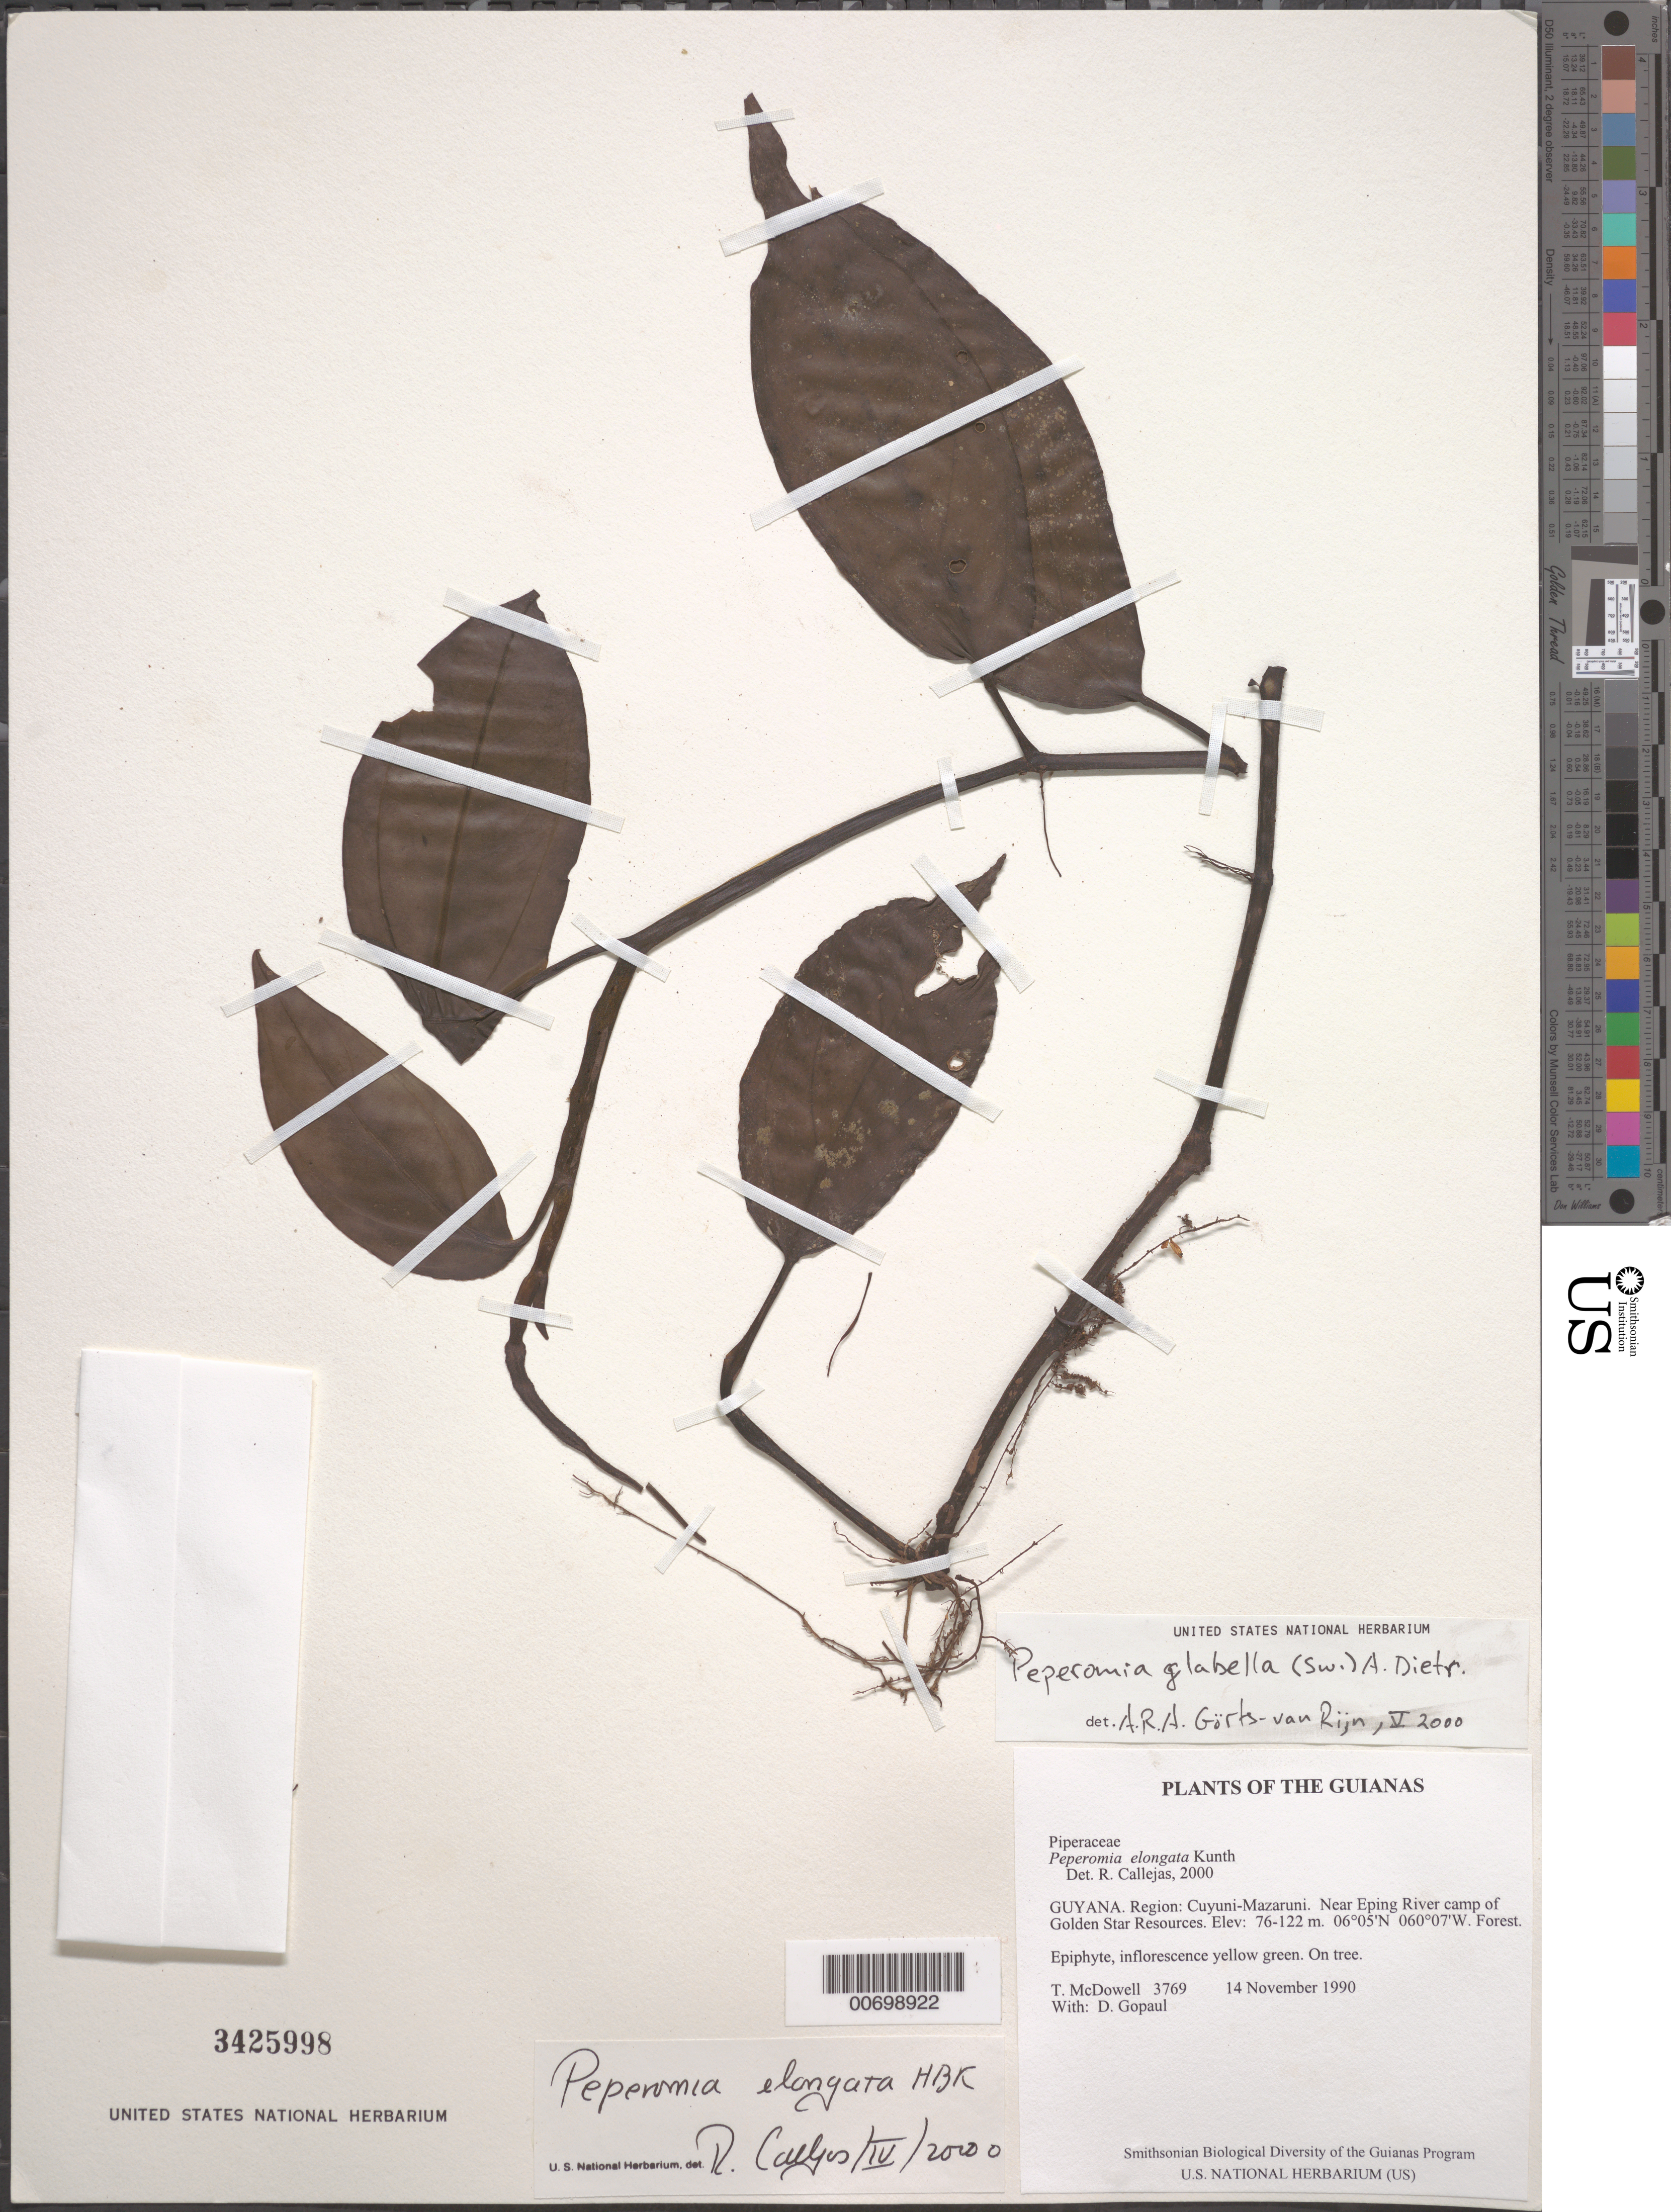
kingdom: Plantae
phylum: Tracheophyta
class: Magnoliopsida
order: Piperales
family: Piperaceae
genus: Peperomia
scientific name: Peperomia elongata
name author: Kunth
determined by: Callejas, Ricardo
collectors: T. McDowell & D. Gopaul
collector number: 3769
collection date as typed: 14 November 1990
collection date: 1990-11-14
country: Guyana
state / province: Cuyuni-Mazaruni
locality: Near Eping River camp of Golden Star Resources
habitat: Forest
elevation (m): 76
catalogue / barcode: US 3425998